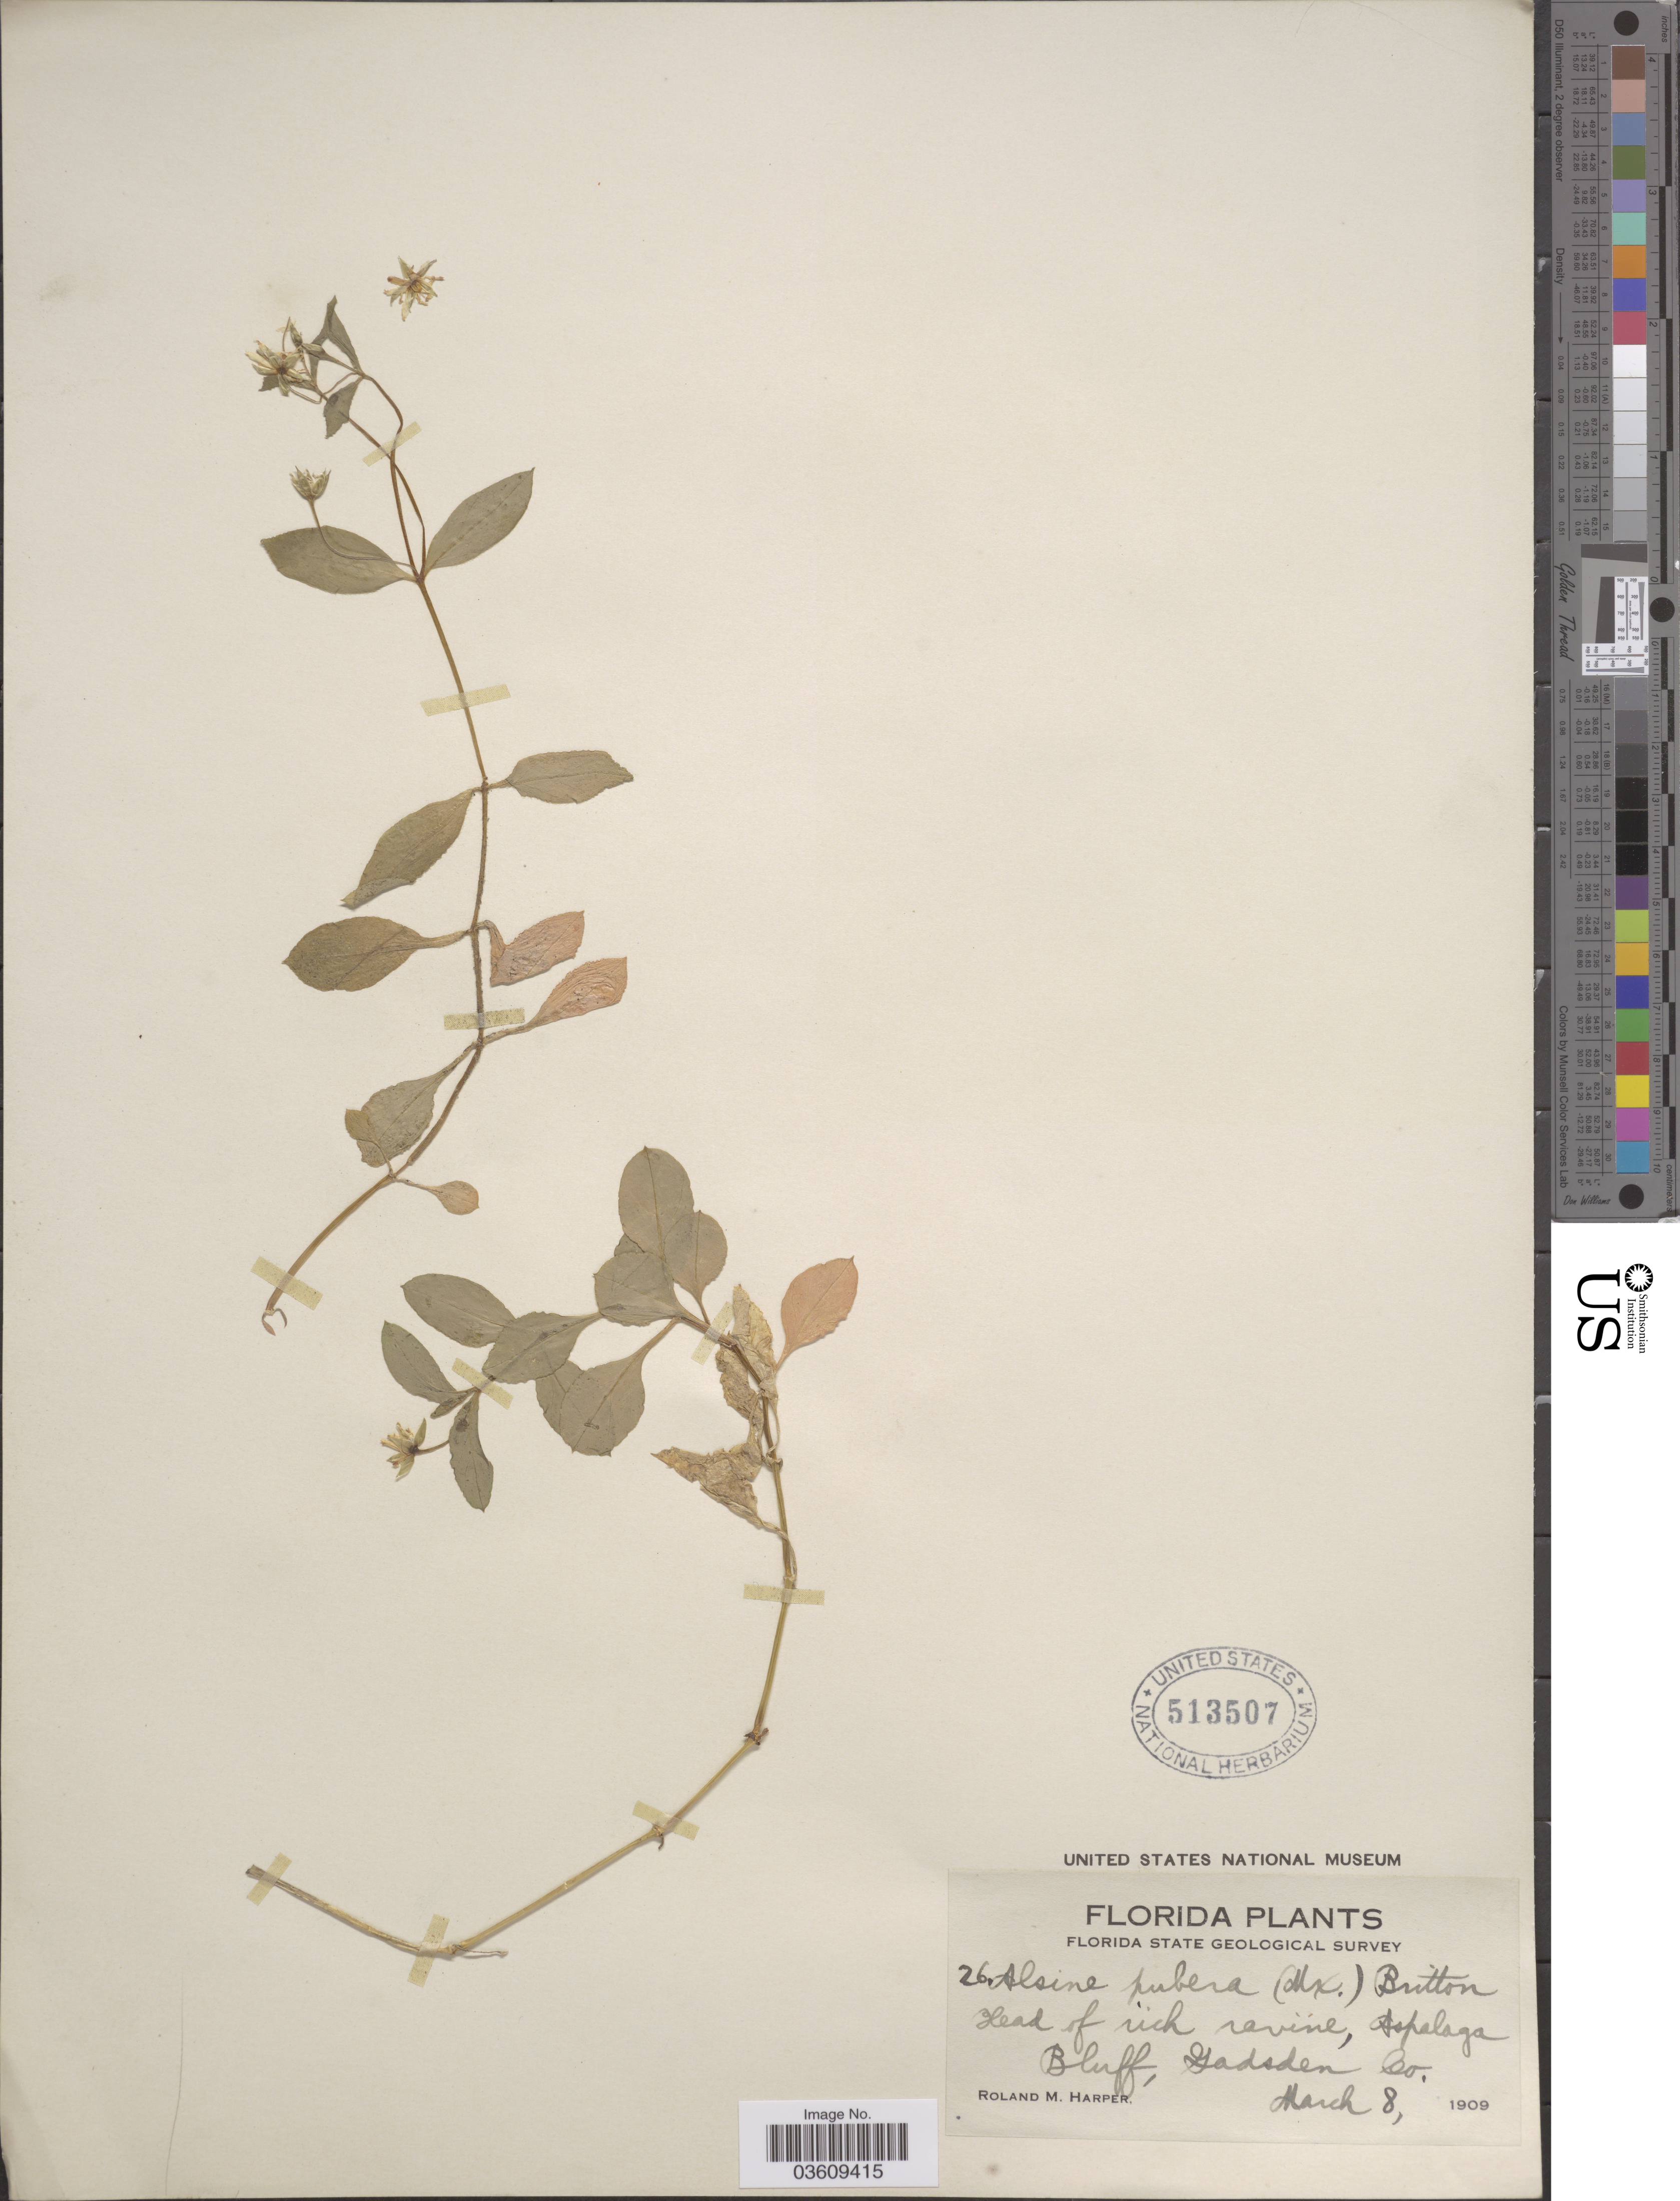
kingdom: Plantae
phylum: Tracheophyta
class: Magnoliopsida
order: Caryophyllales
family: Caryophyllaceae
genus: Stellaria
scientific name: Stellaria pubera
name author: Michx.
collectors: R. M. Harper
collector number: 26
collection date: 1909-03-08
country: United States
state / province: Florida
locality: Head of rich ravine, Aspalaga Bluff, Gadsden Co.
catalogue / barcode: US 513507